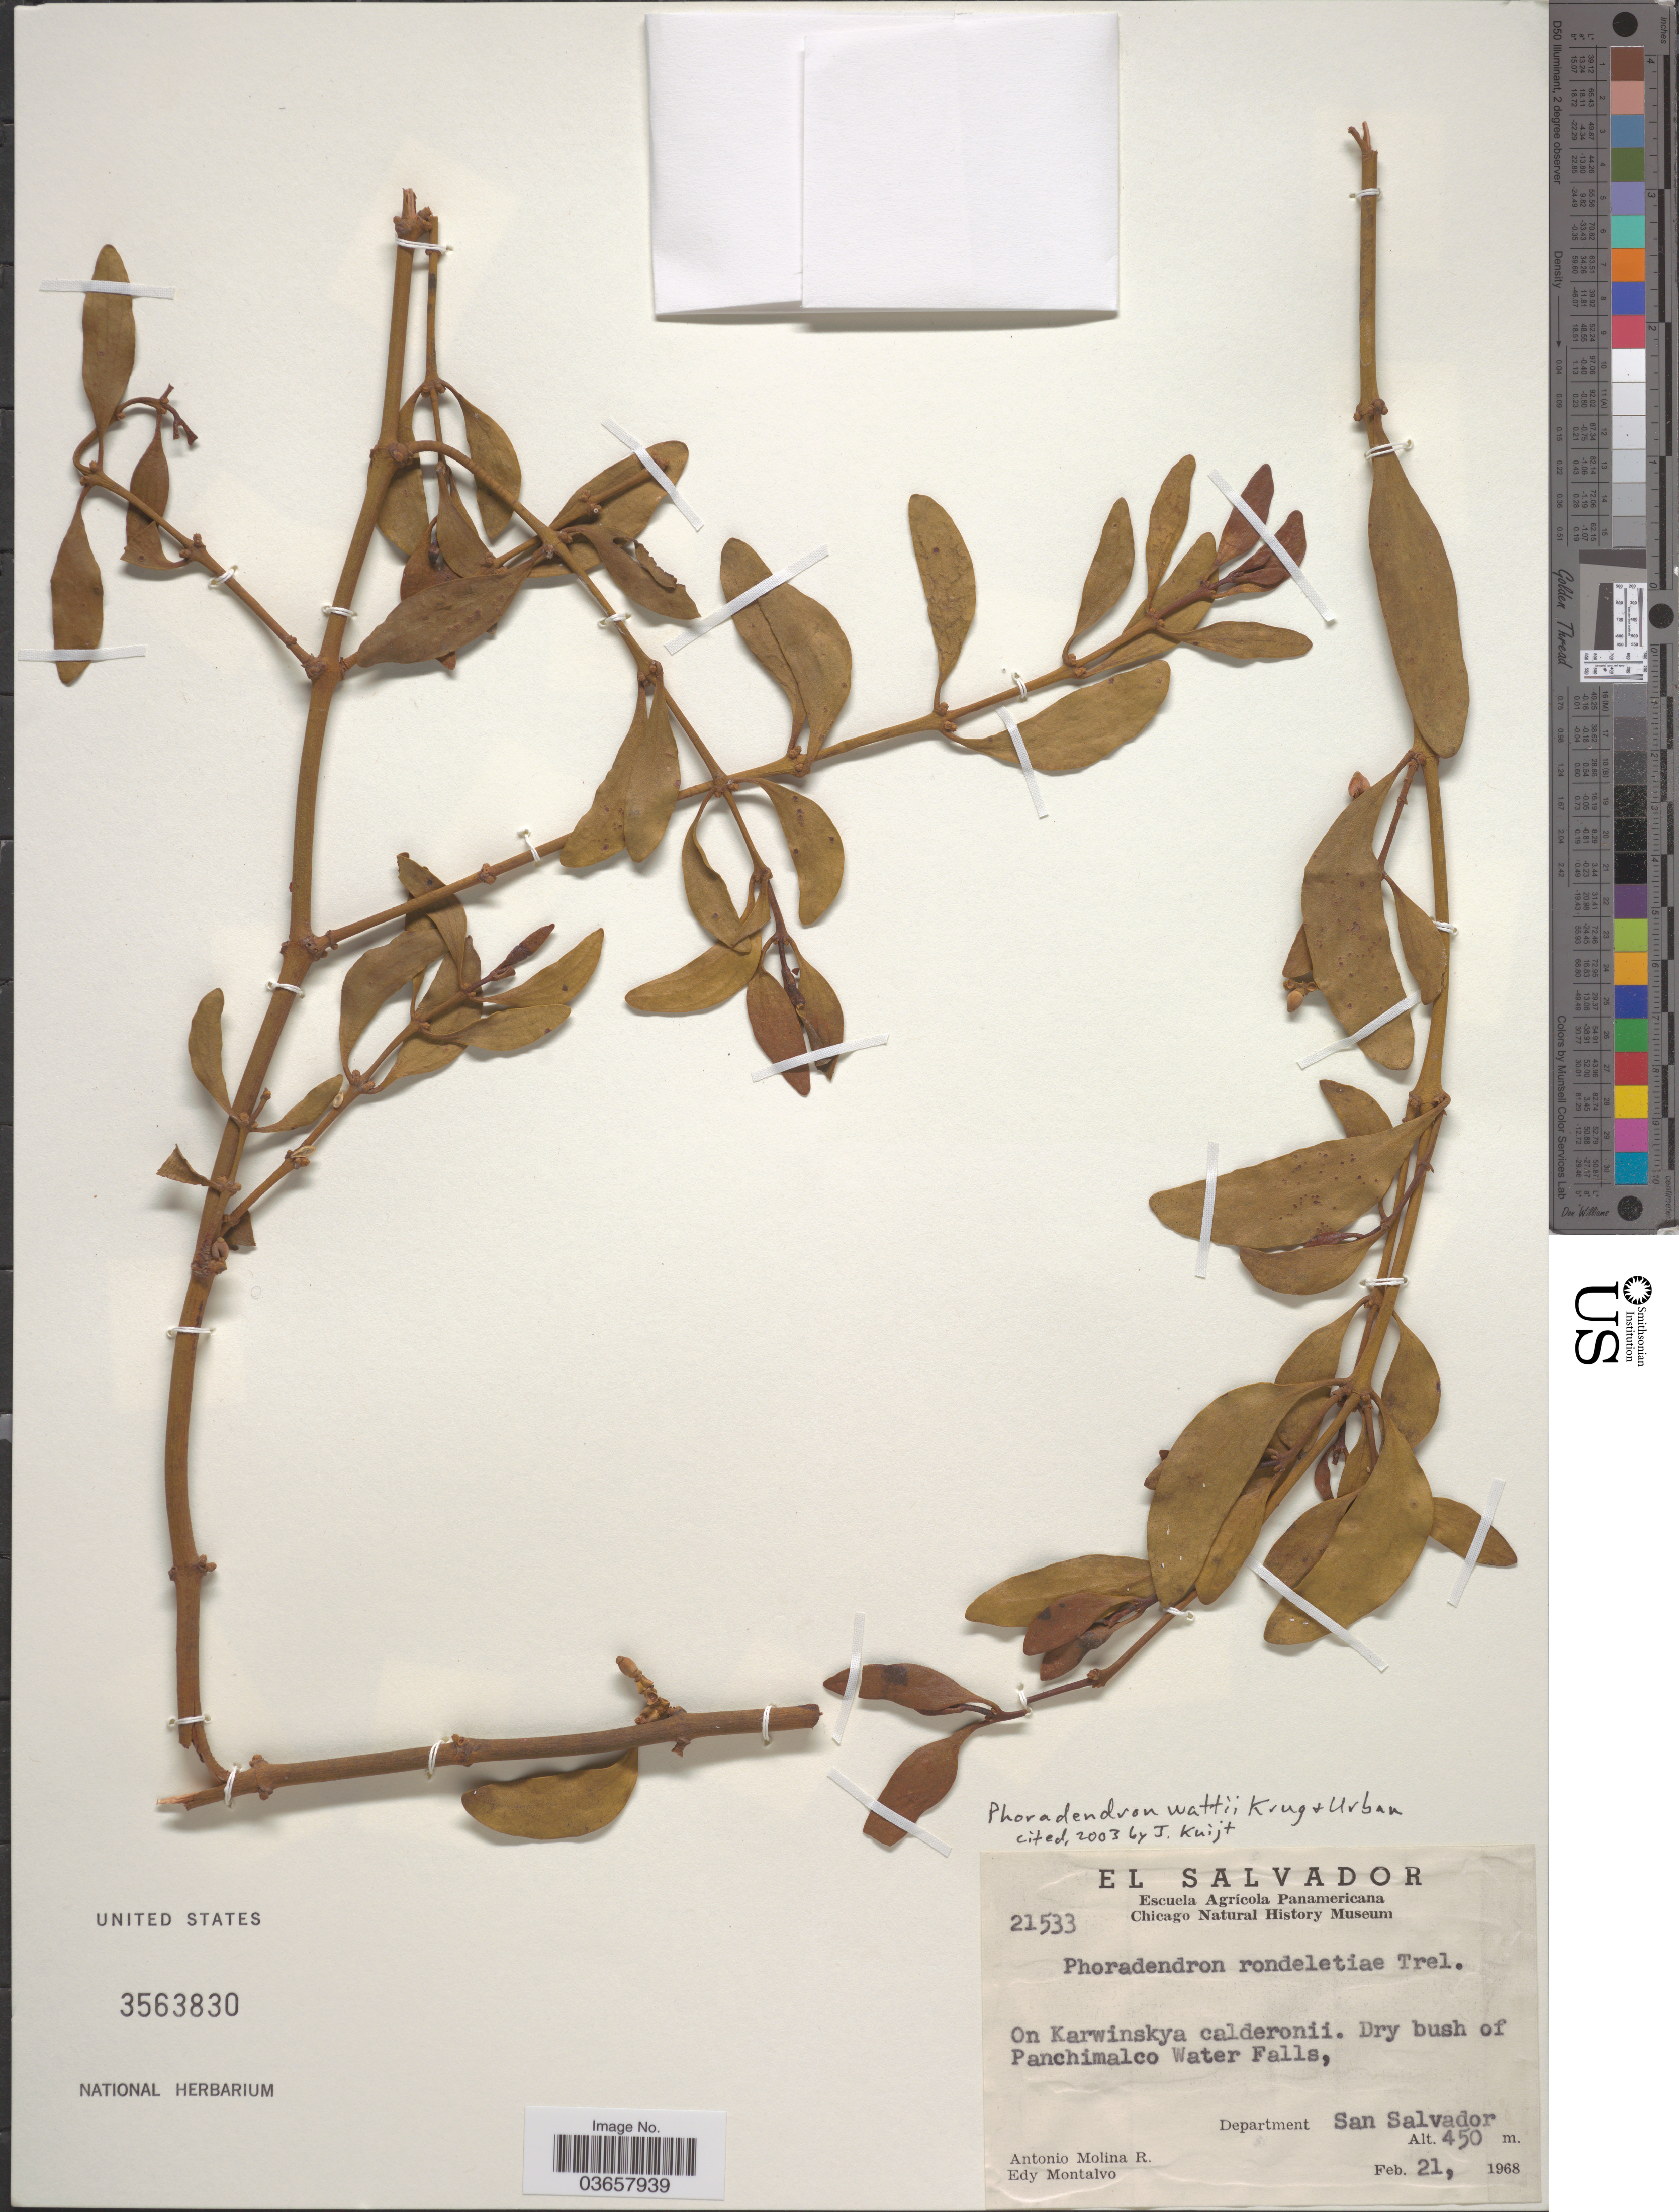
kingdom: Plantae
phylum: Tracheophyta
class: Magnoliopsida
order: Santalales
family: Viscaceae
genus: Phoradendron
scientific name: Phoradendron wattii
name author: Krug & Urb.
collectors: A. Molina R. & E. A. Montalvo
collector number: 21533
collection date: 1968-02-21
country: El Salvador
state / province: San Salvador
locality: Dry bush of Panchimalco Water Falls, Department San Salvador.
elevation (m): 450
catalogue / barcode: US 3563830